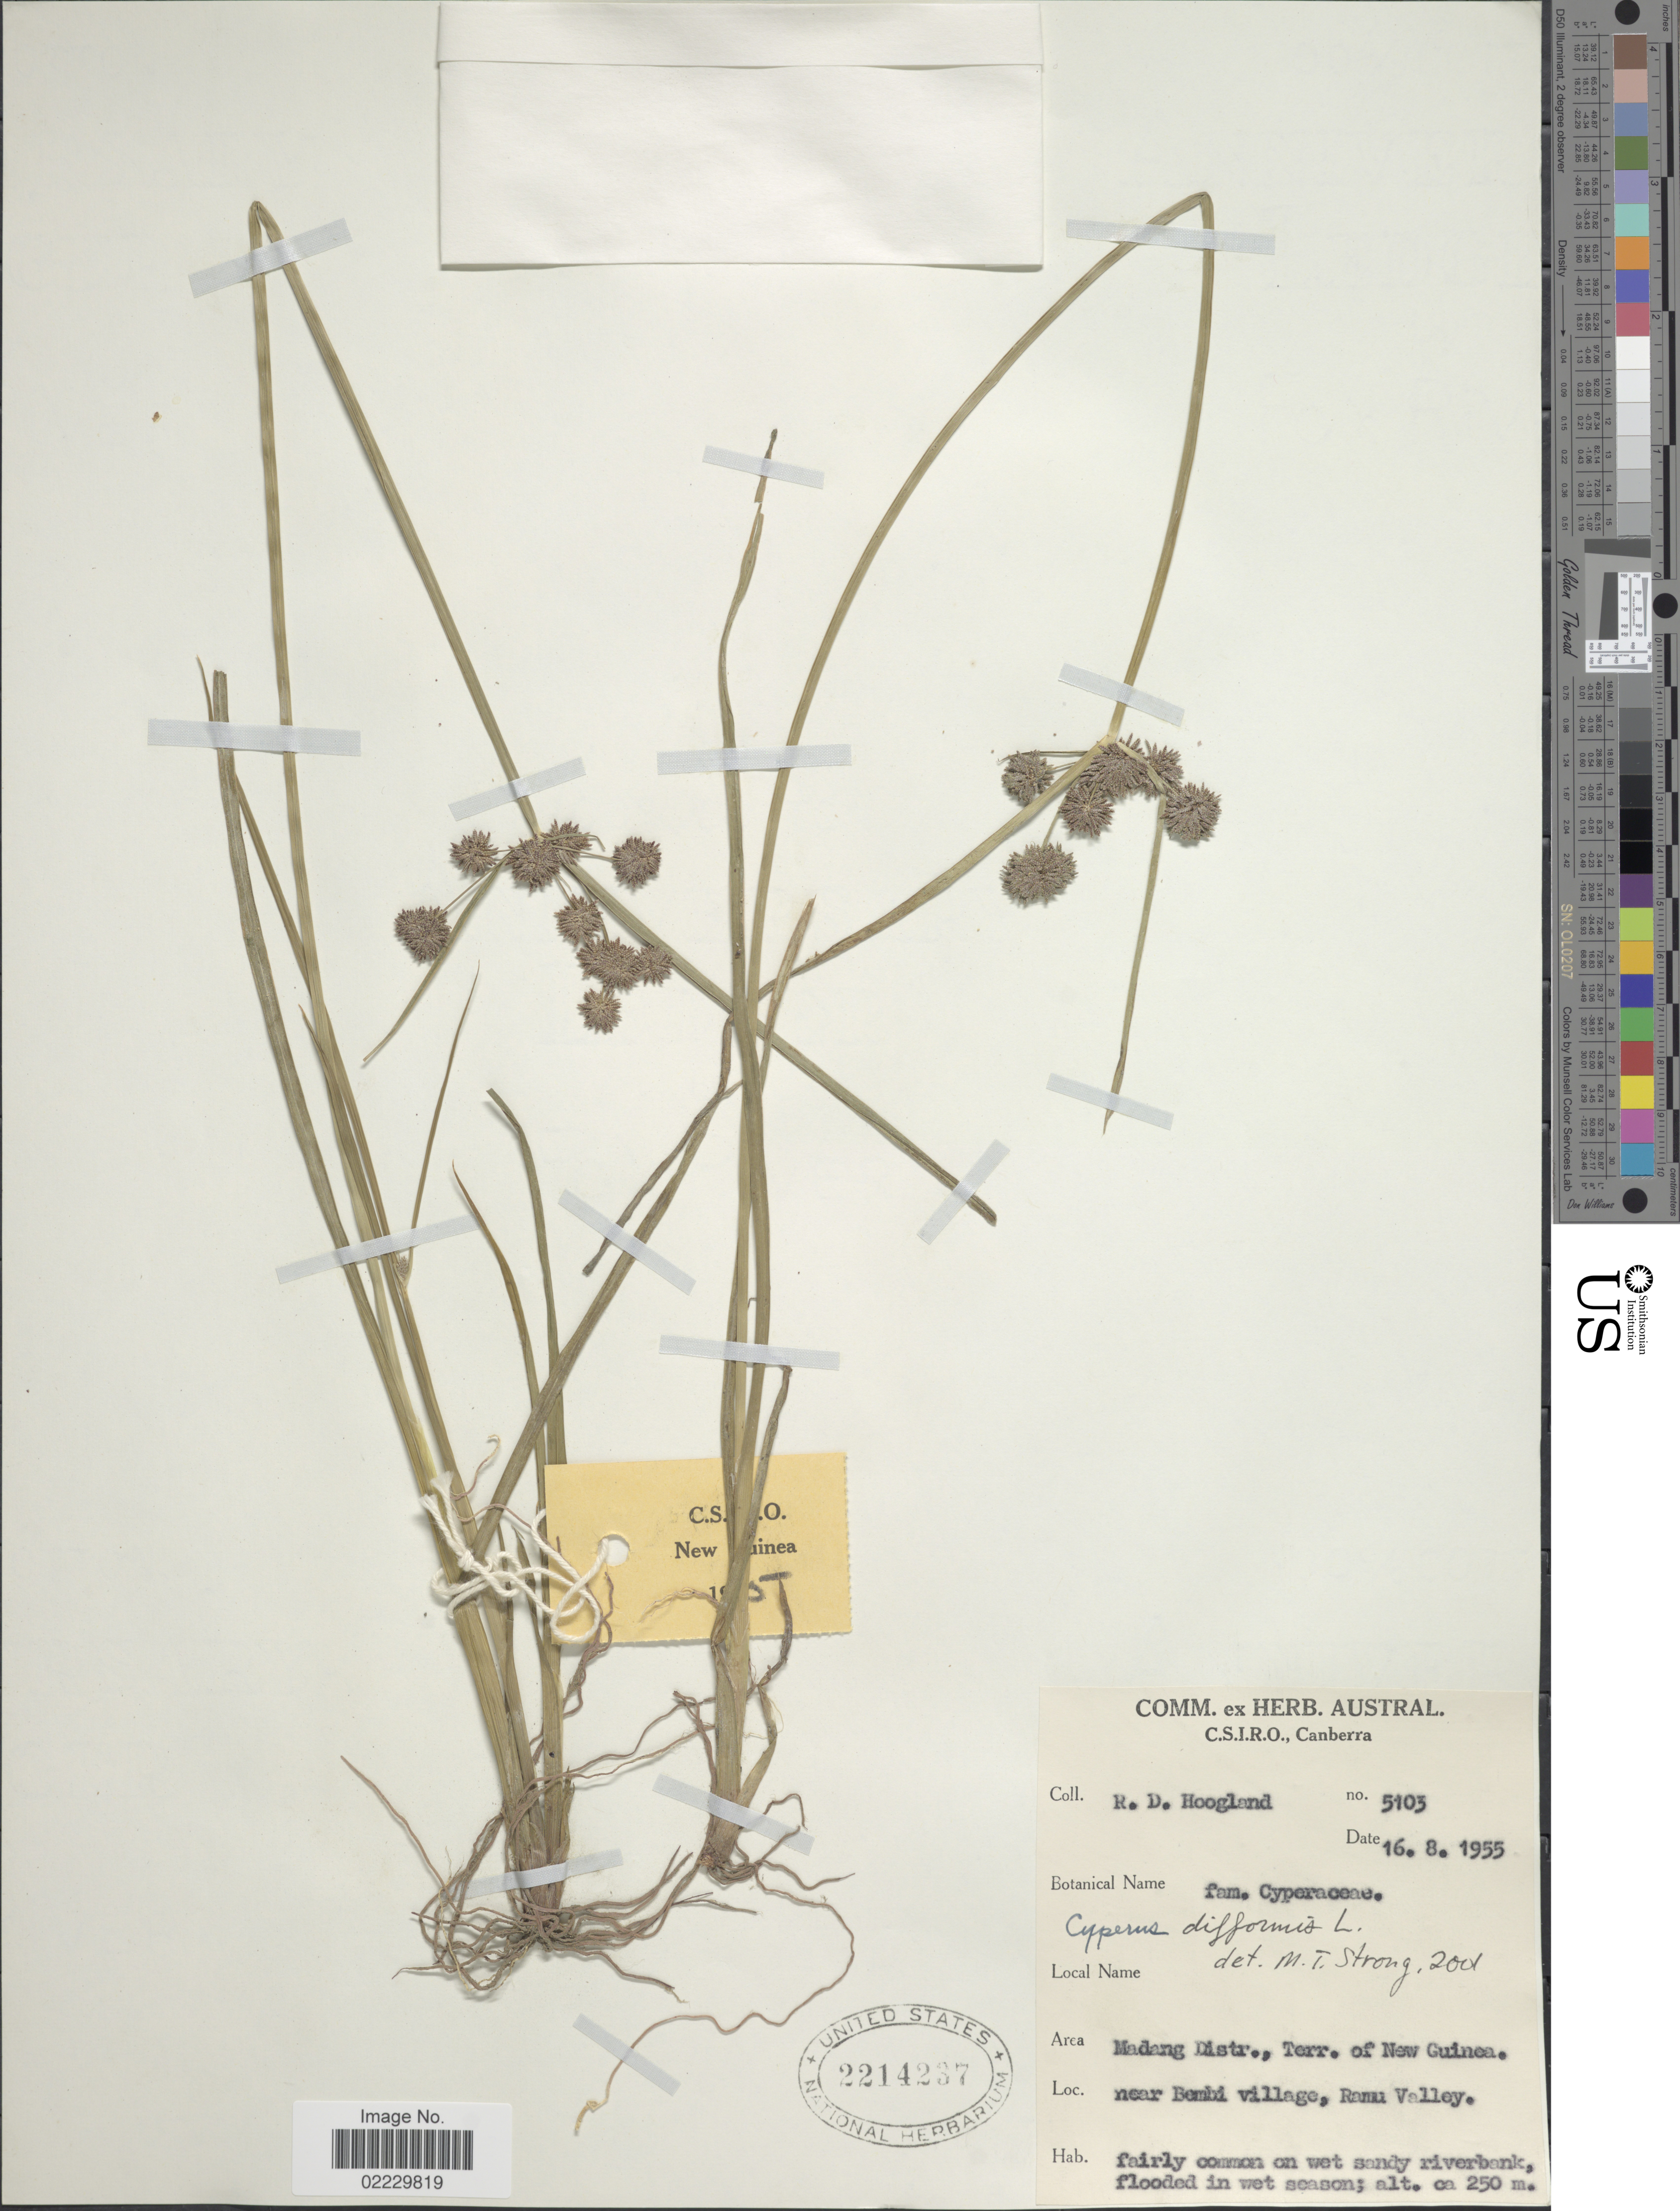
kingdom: Plantae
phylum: Tracheophyta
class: Liliopsida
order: Poales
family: Cyperaceae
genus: Cyperus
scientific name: Cyperus difformis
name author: L.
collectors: R. D. Hoogland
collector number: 5103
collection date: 1955-08-16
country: Papua New Guinea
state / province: Madang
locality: Madang Distr., Terr. of New Guinea, near Bemini village, Rami valley [interpreted]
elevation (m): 250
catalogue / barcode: US 2214237